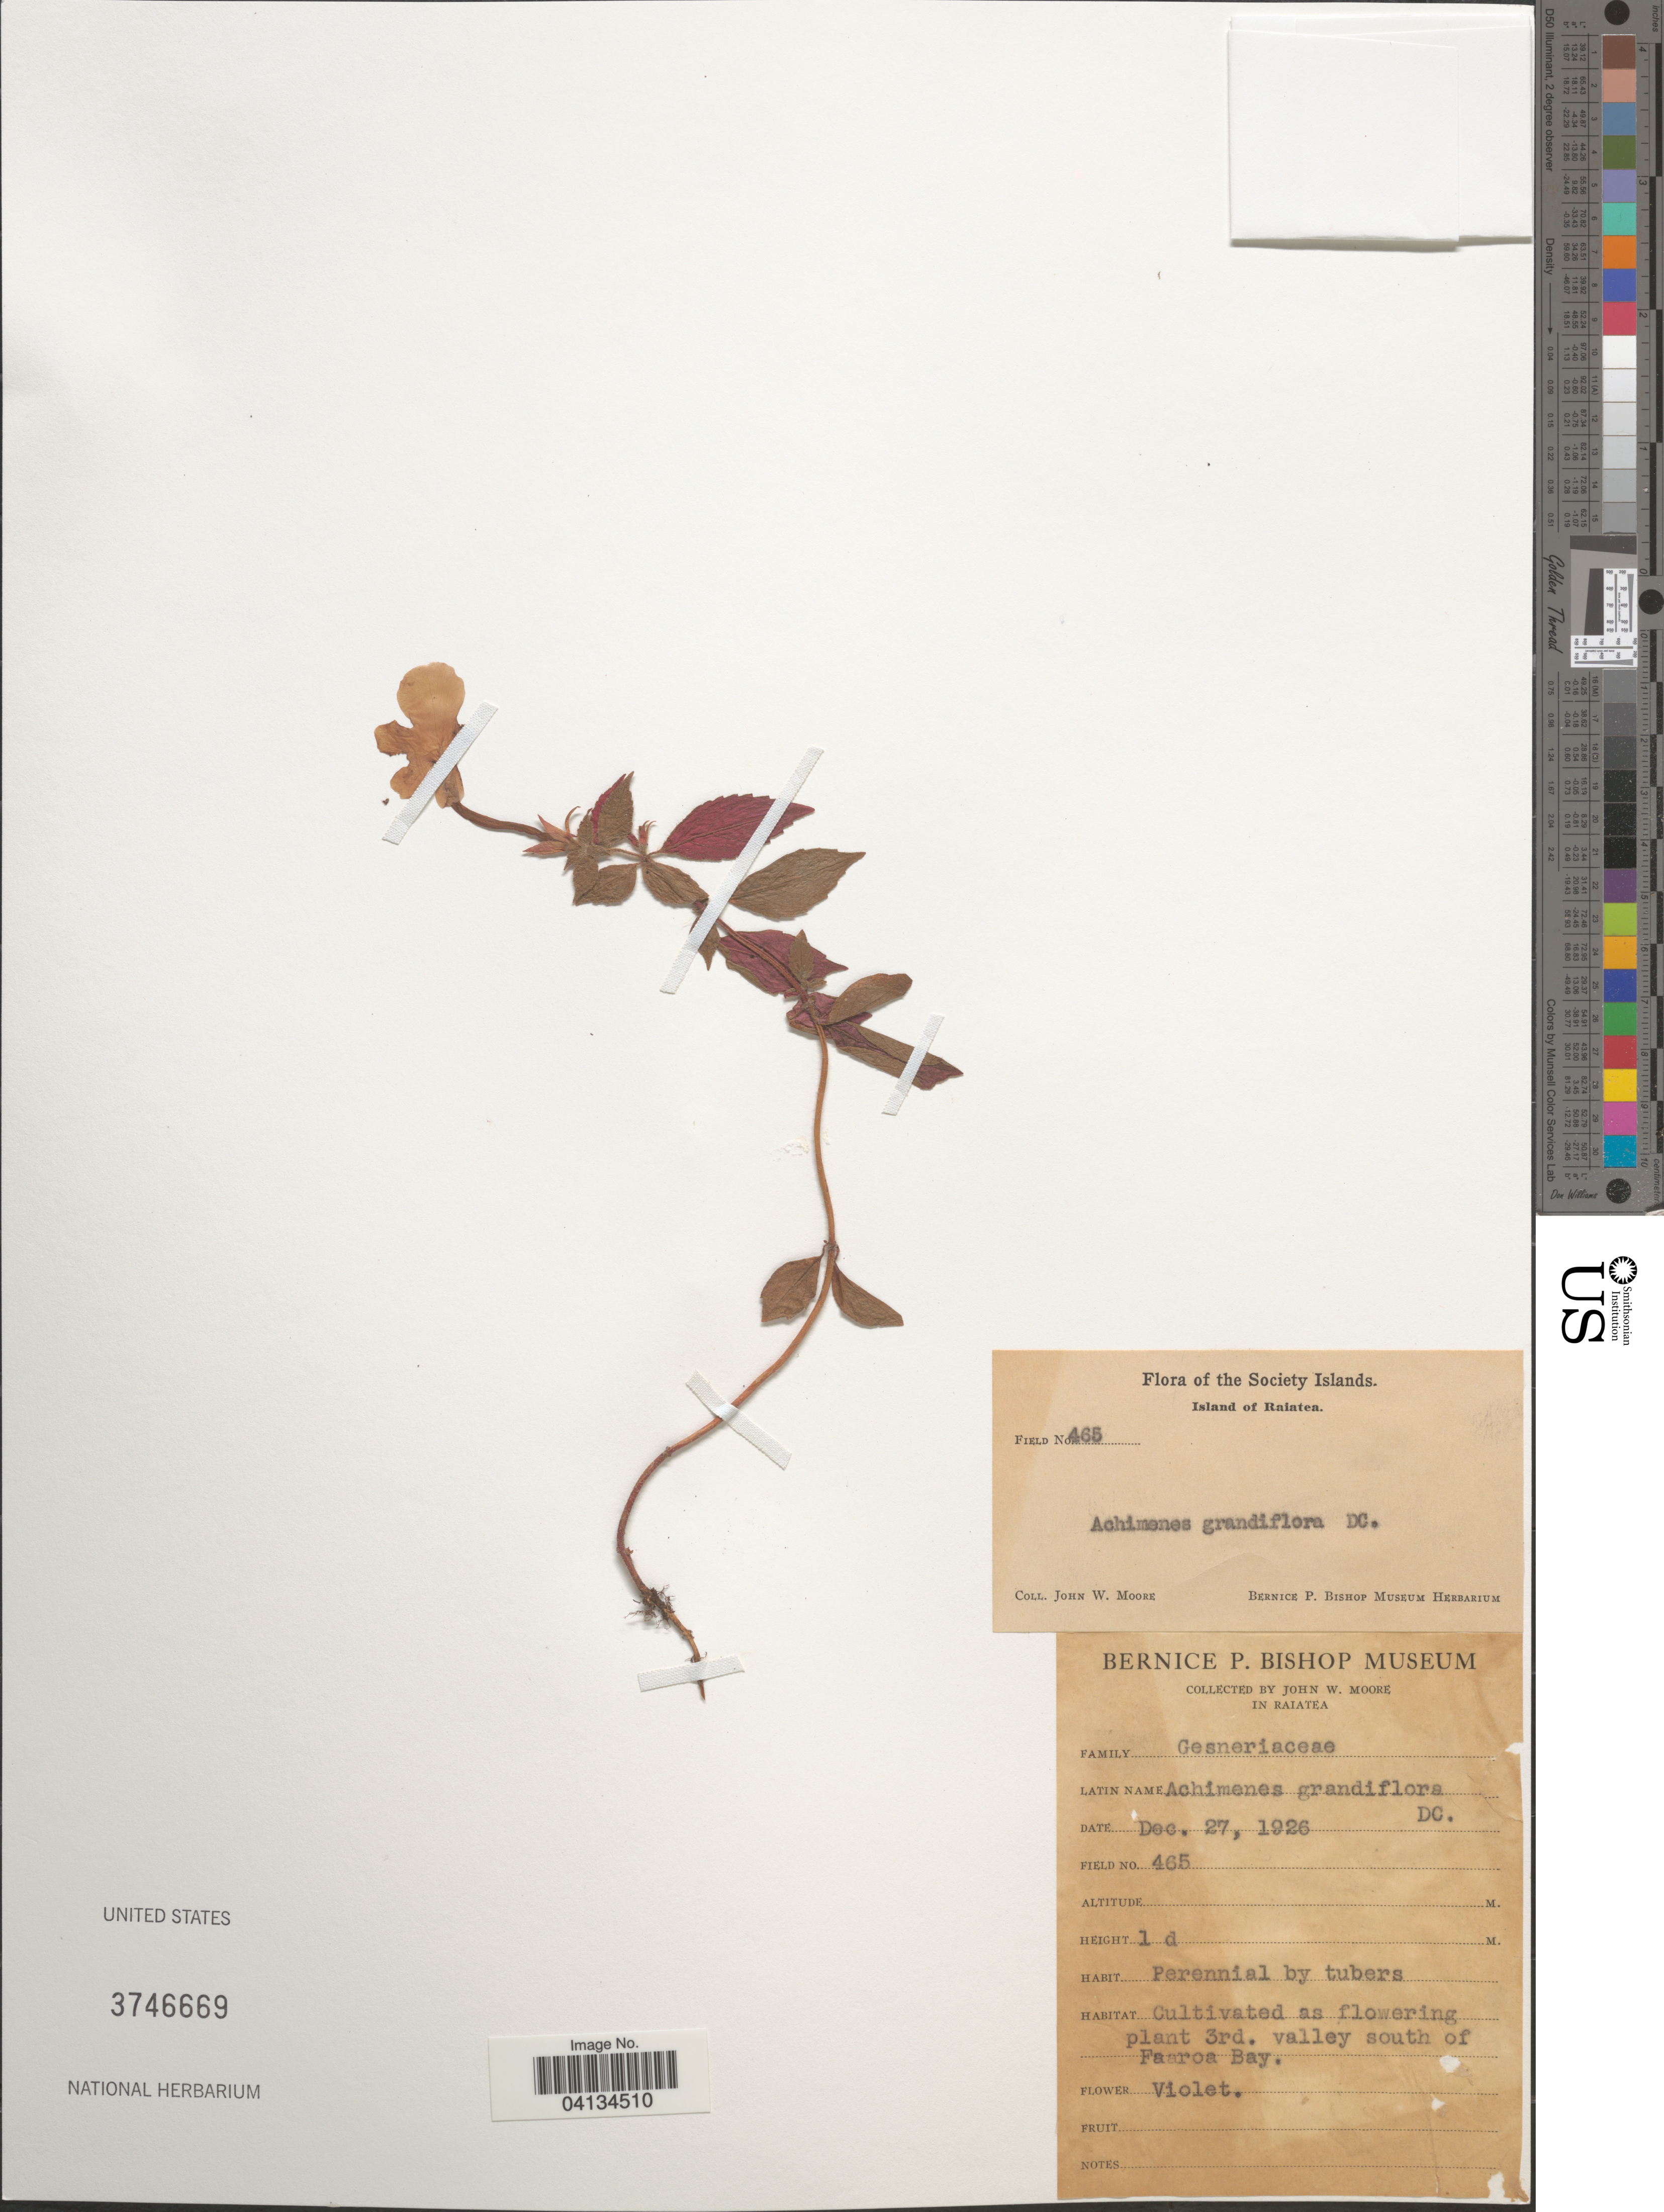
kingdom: Plantae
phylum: Tracheophyta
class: Magnoliopsida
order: Lamiales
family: Gesneriaceae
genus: Achimenes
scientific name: Achimenes grandiflora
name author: (Schiede) DC.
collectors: J. Moore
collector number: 465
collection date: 1926-12-27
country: French Polynesia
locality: The Society Islands. Island of Raiatea. Cultivated as flowering plant 3rd. valley south of Faaroa Bay.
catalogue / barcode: US 3746669